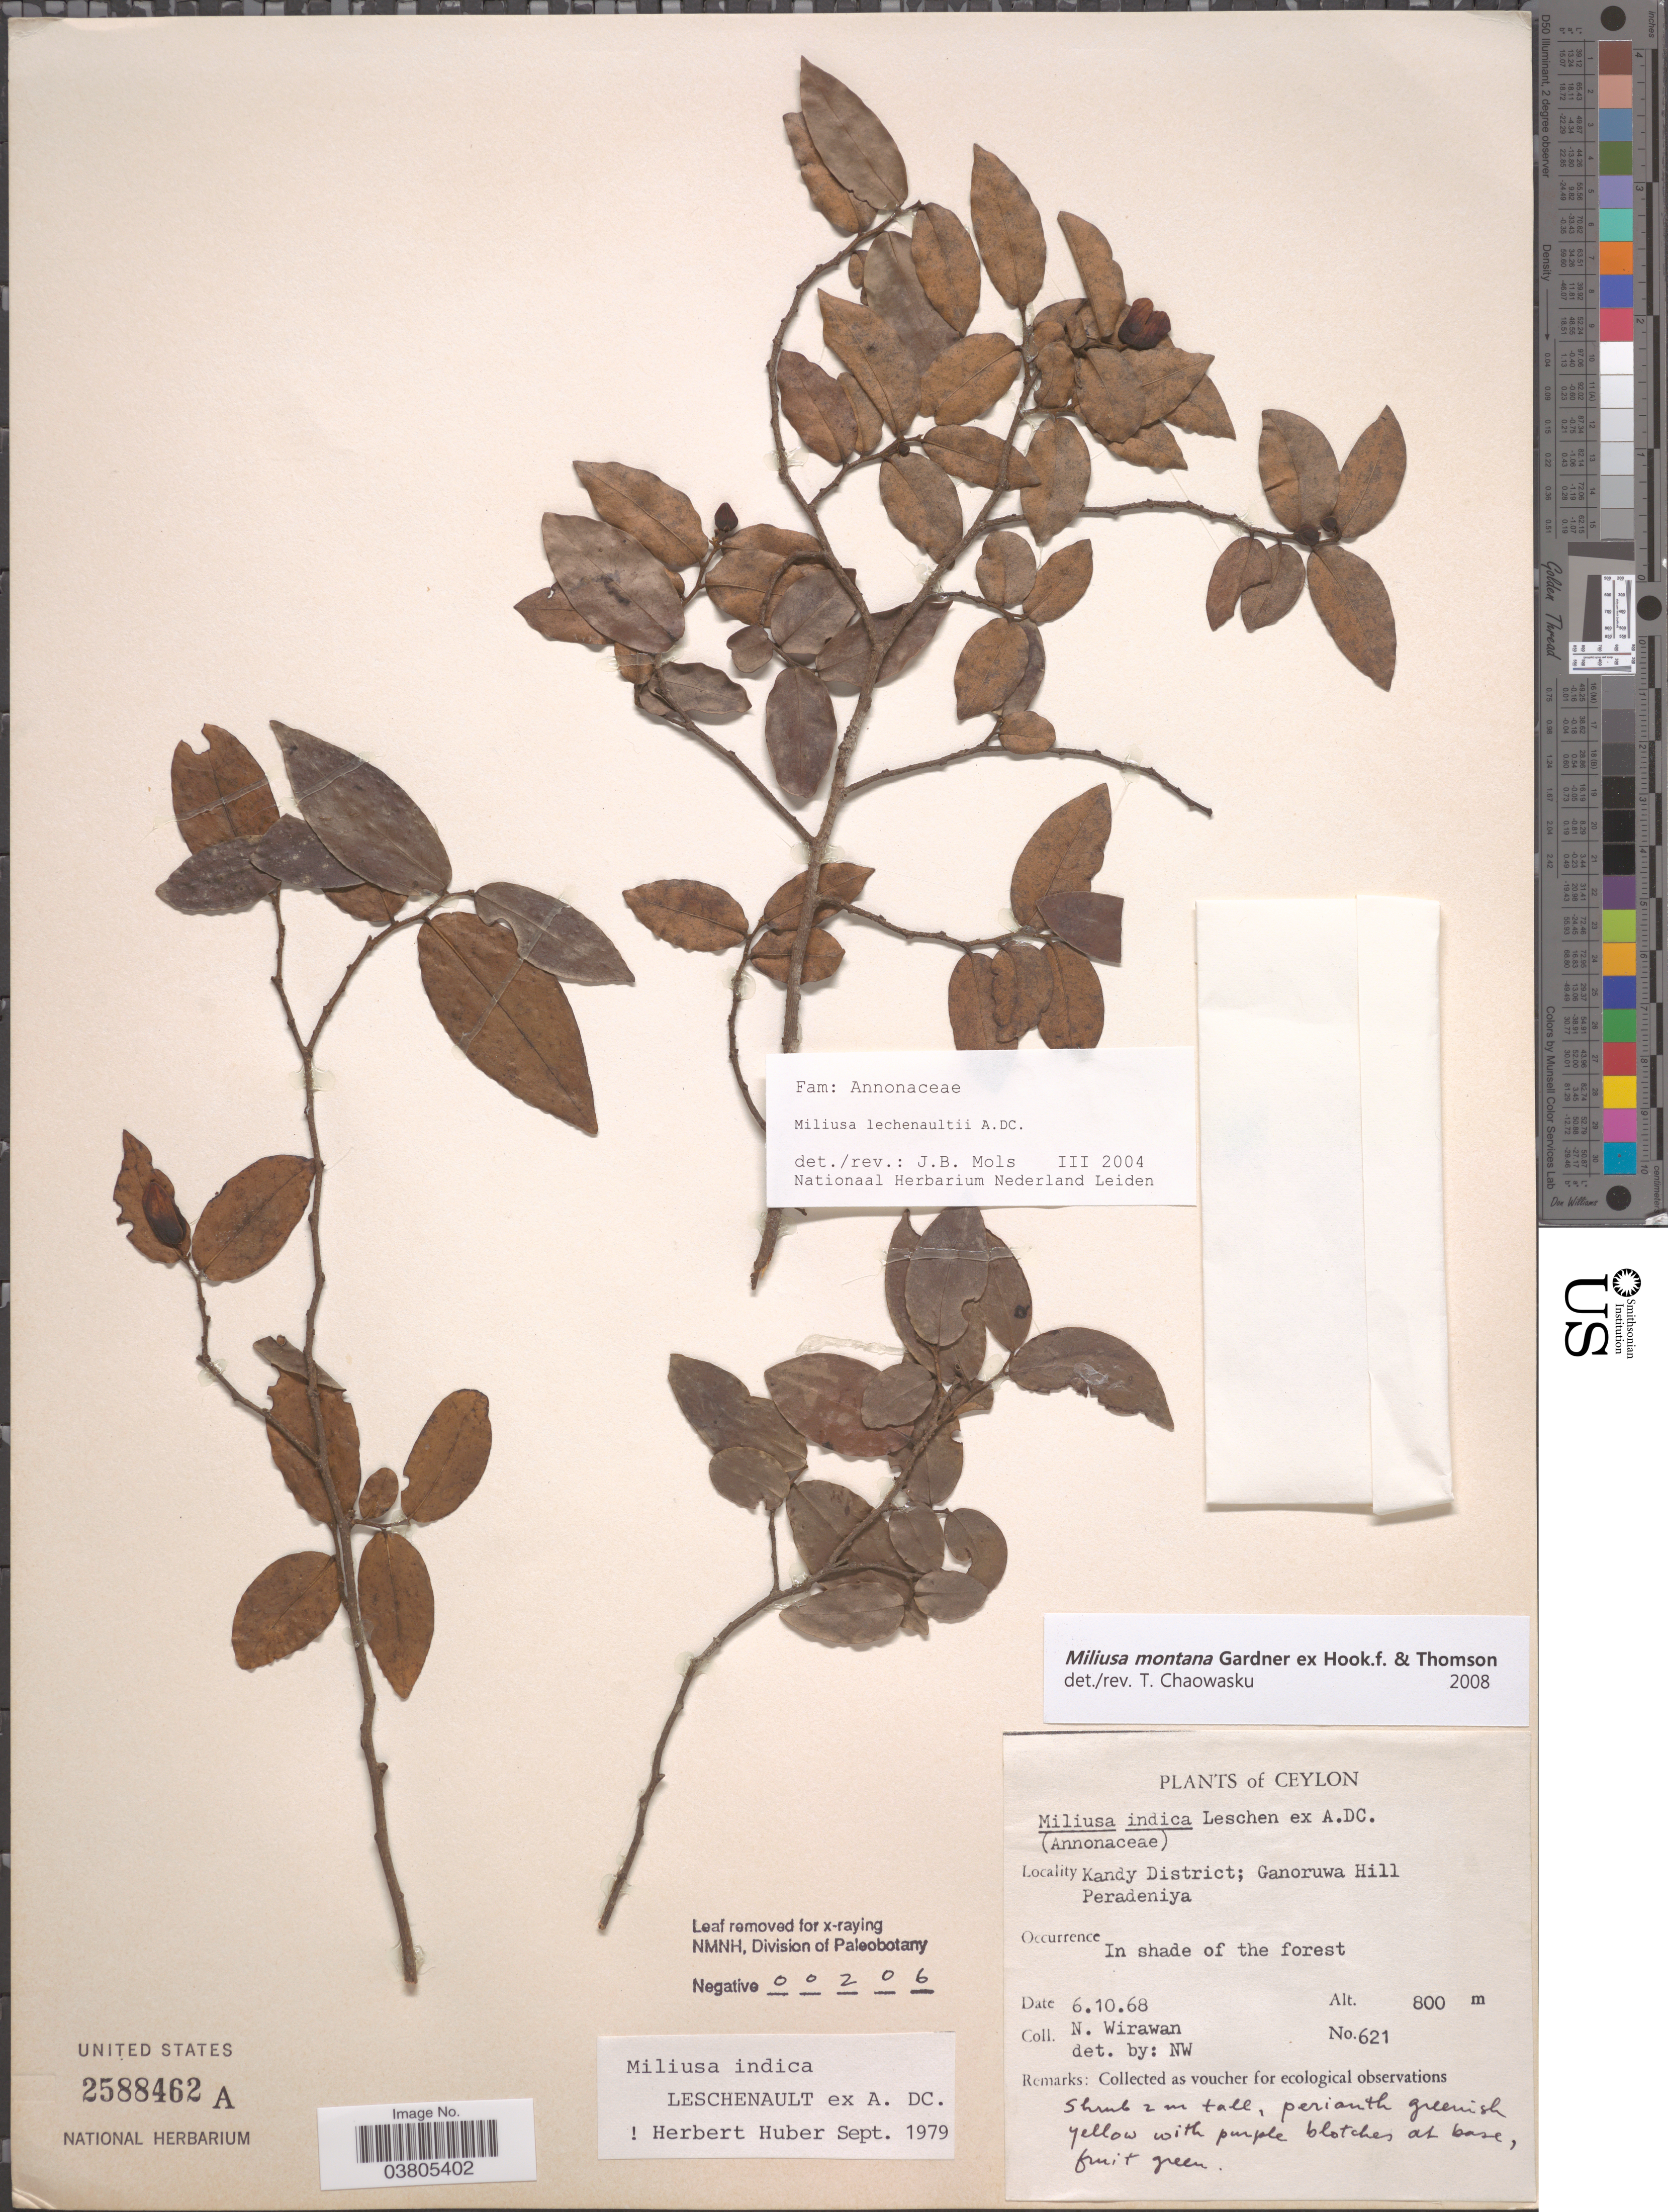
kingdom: Plantae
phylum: Tracheophyta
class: Magnoliopsida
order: Magnoliales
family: Annonaceae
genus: Miliusa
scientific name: Miliusa montana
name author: Gardner ex Hook. f. & Thomson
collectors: N. Wirawan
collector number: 621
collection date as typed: Transcribed d/m/y: 6/10/68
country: Sri Lanka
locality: Ceylon. Kandy District; Ganoruwa Hill Peradeniya. In shade of the forest.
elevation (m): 800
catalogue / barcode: US 2588462A